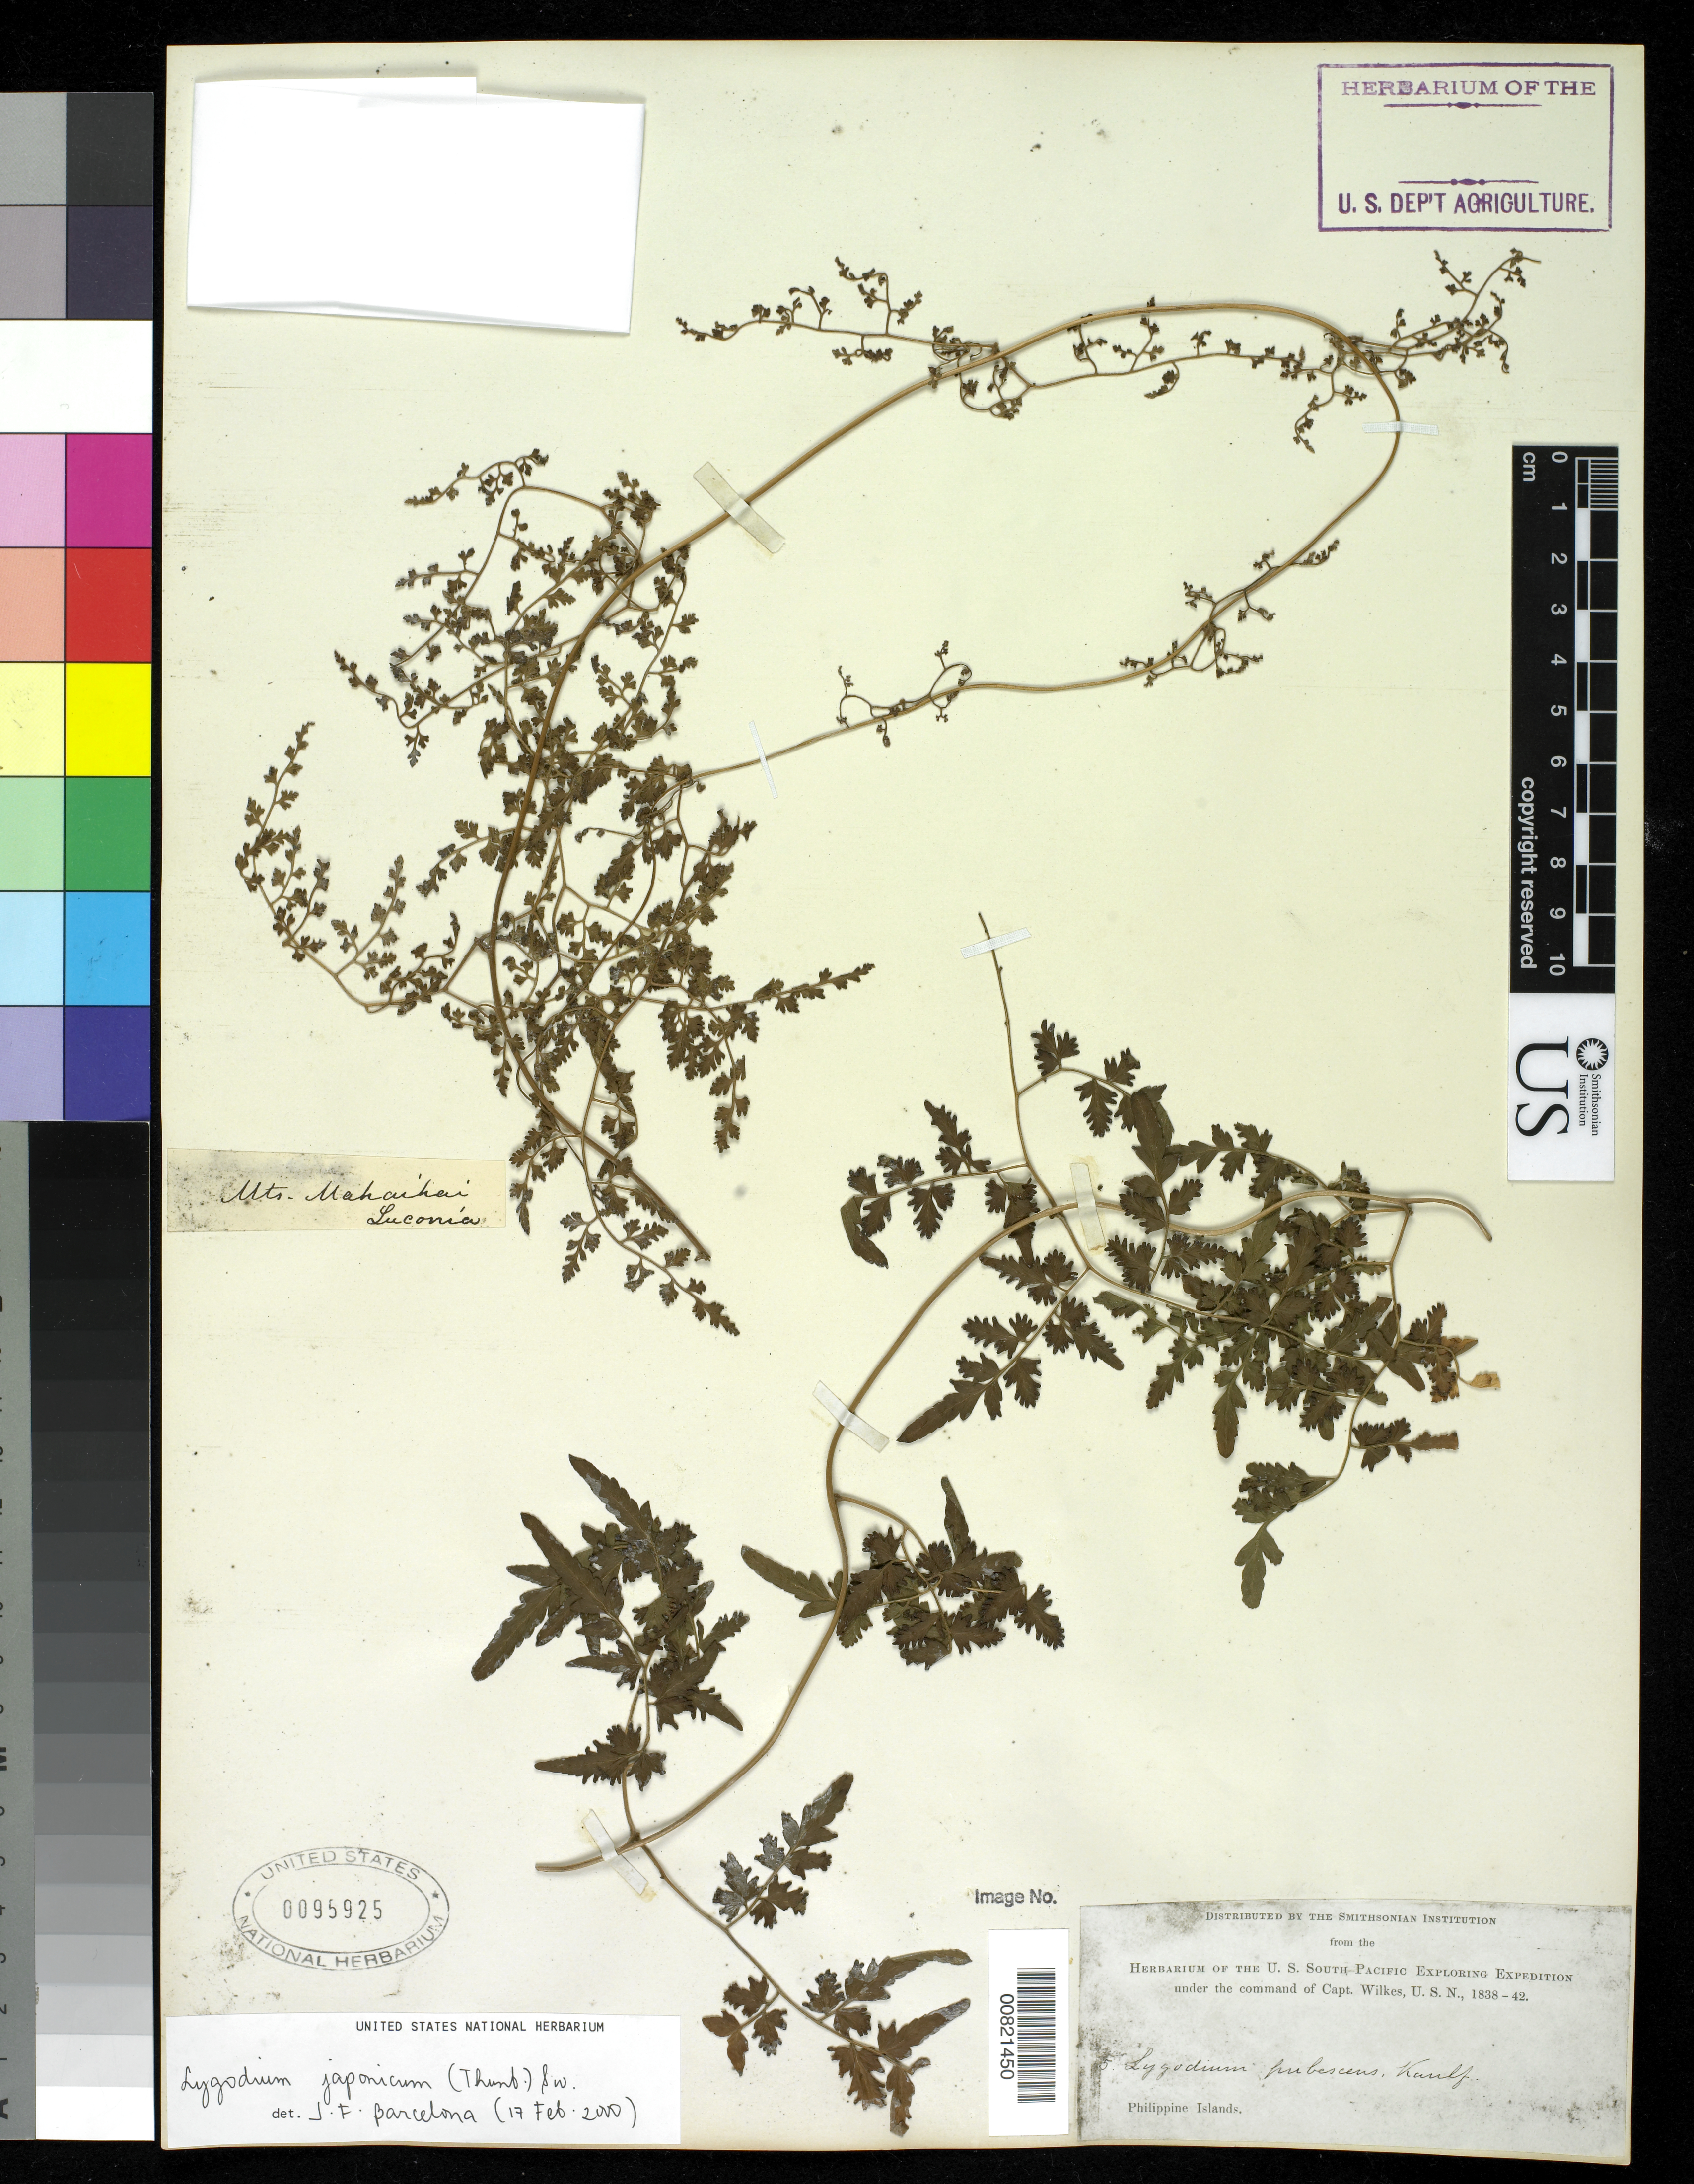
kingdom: Plantae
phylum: Tracheophyta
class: Polypodiopsida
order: Schizaeales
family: Lygodiaceae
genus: Lygodium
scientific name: Lygodium japonicum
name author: (Thunb.) Sw.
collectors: Wilkes Explor. Exped.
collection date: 1838/1842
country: Philippines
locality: Philippine Islands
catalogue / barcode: US 95925